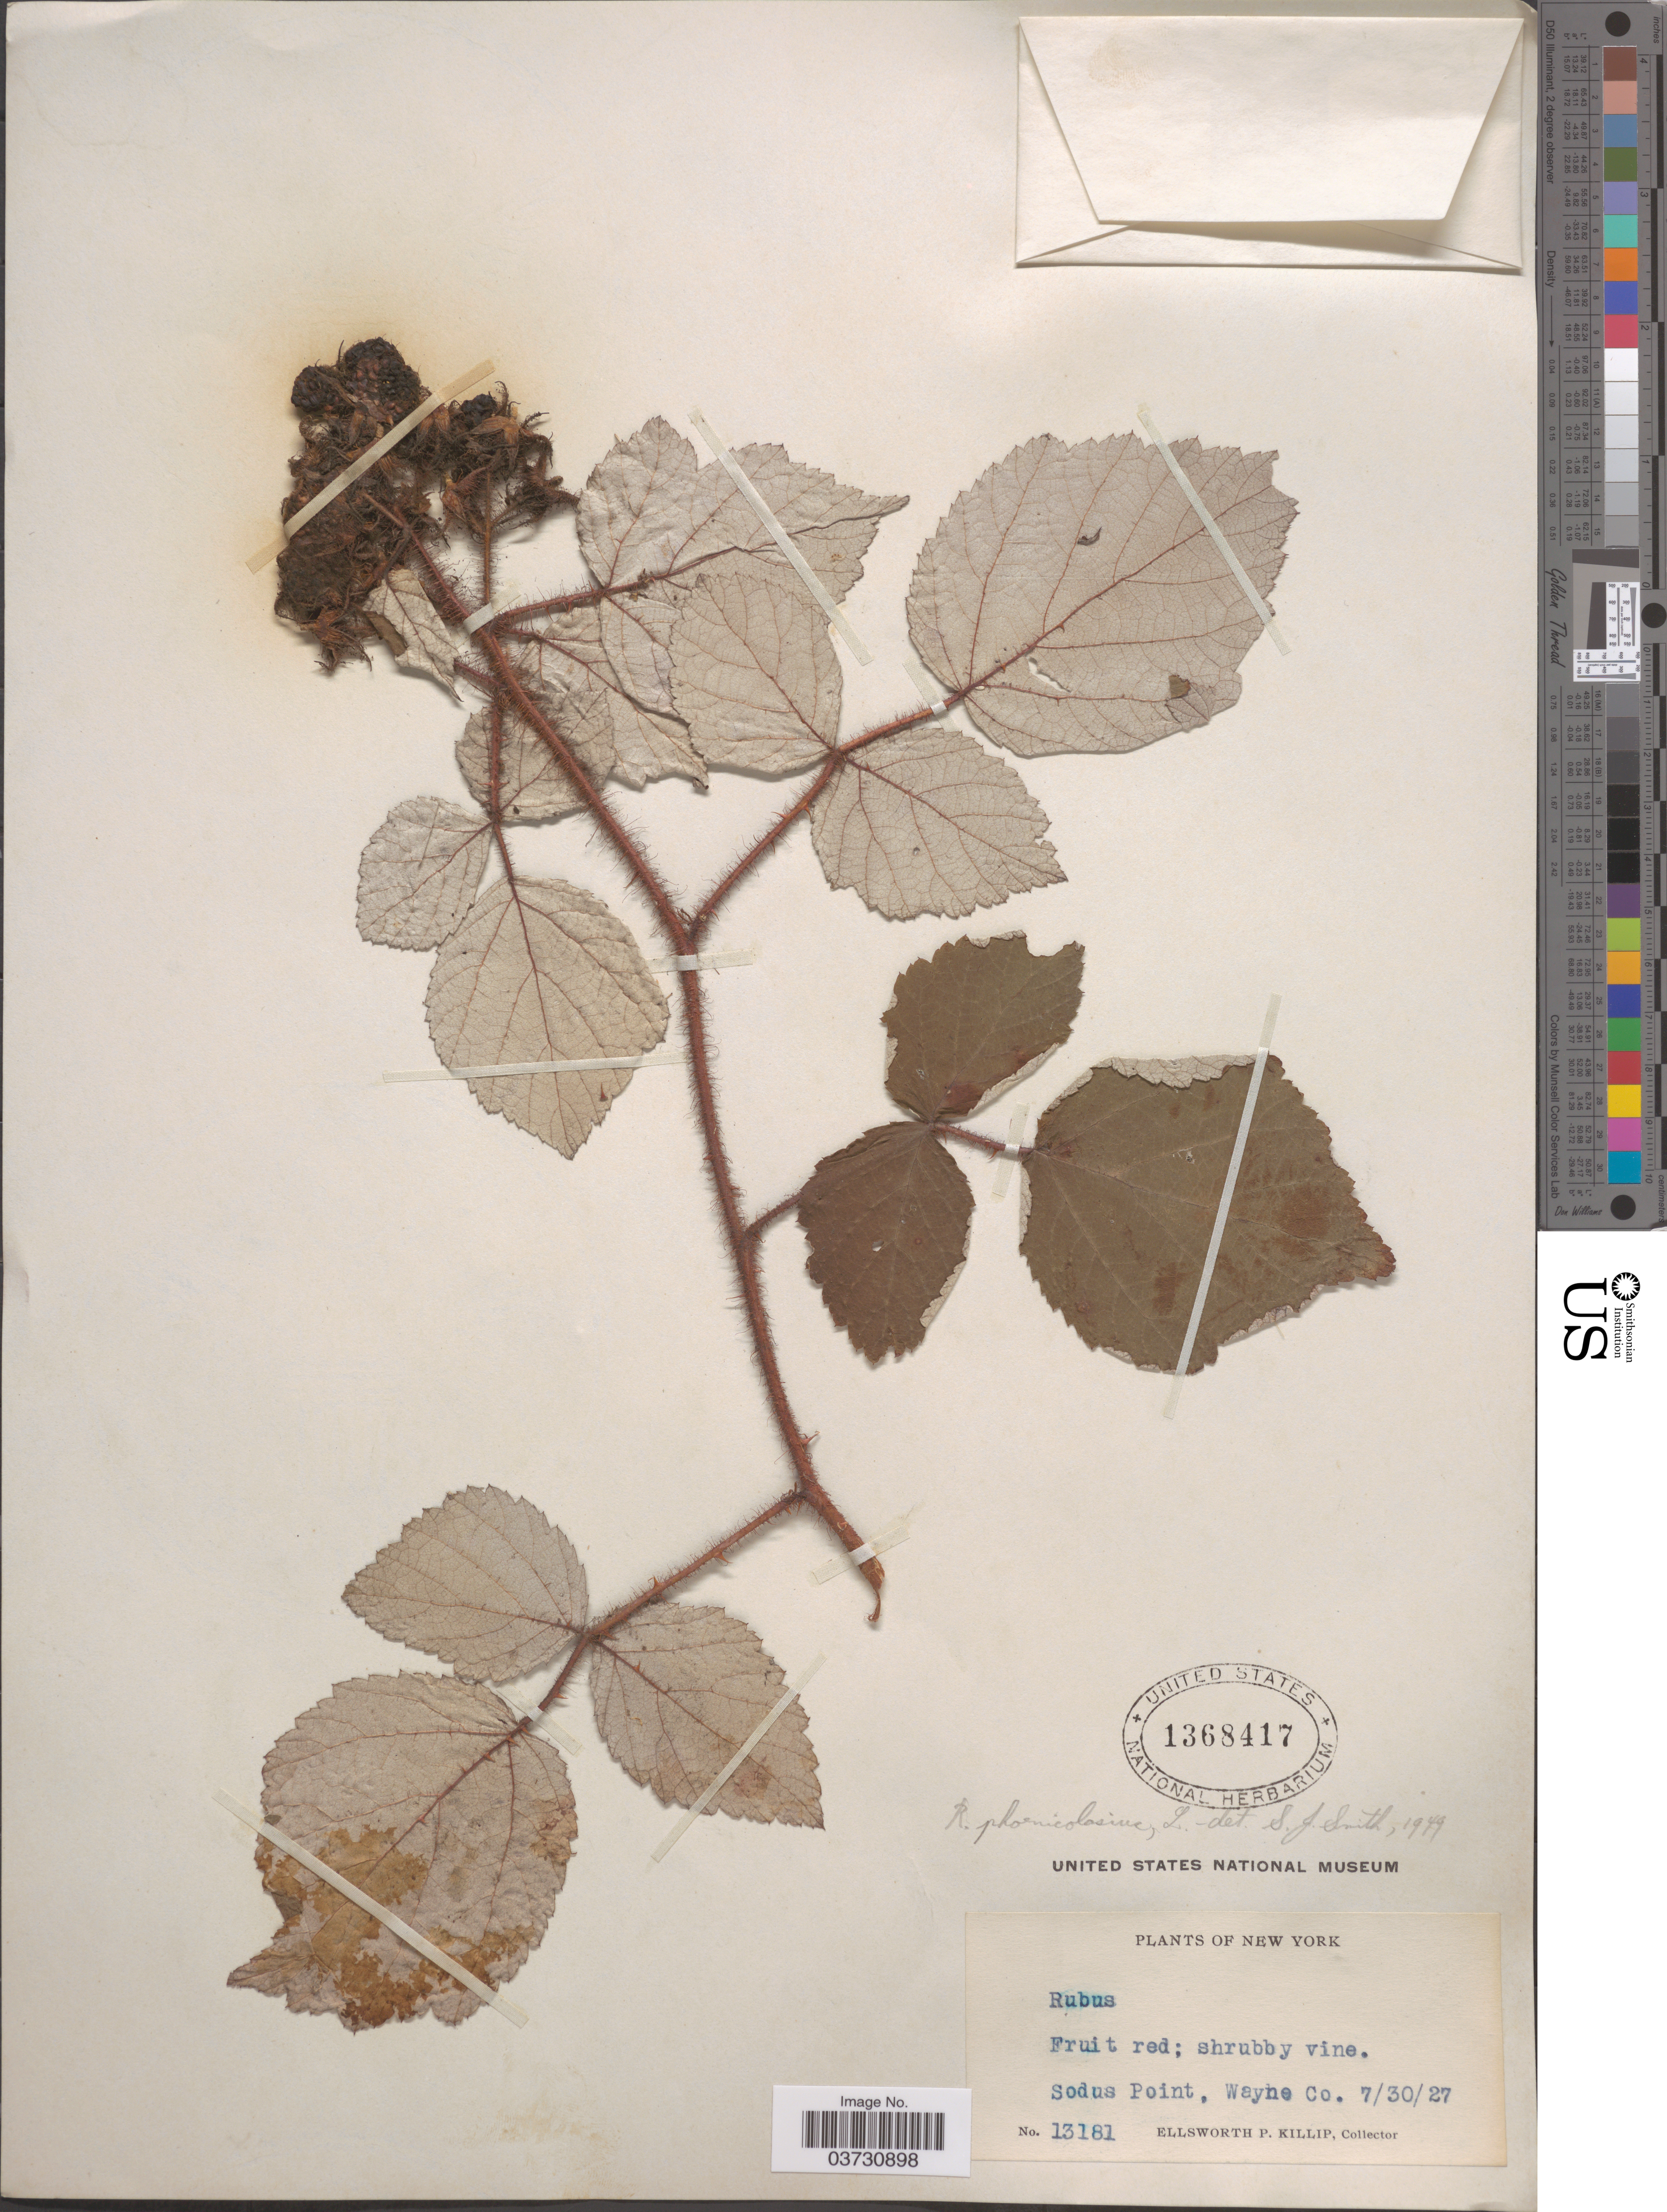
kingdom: Plantae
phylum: Tracheophyta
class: Magnoliopsida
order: Rosales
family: Rosaceae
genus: Rubus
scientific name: Rubus phoenicolasius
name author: Maxim.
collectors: E. P. Killip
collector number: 13181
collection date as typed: Transcribed d/m/y: 30/7/27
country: United States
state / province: New York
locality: Sodus Point, Wayne Co.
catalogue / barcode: US 1368417